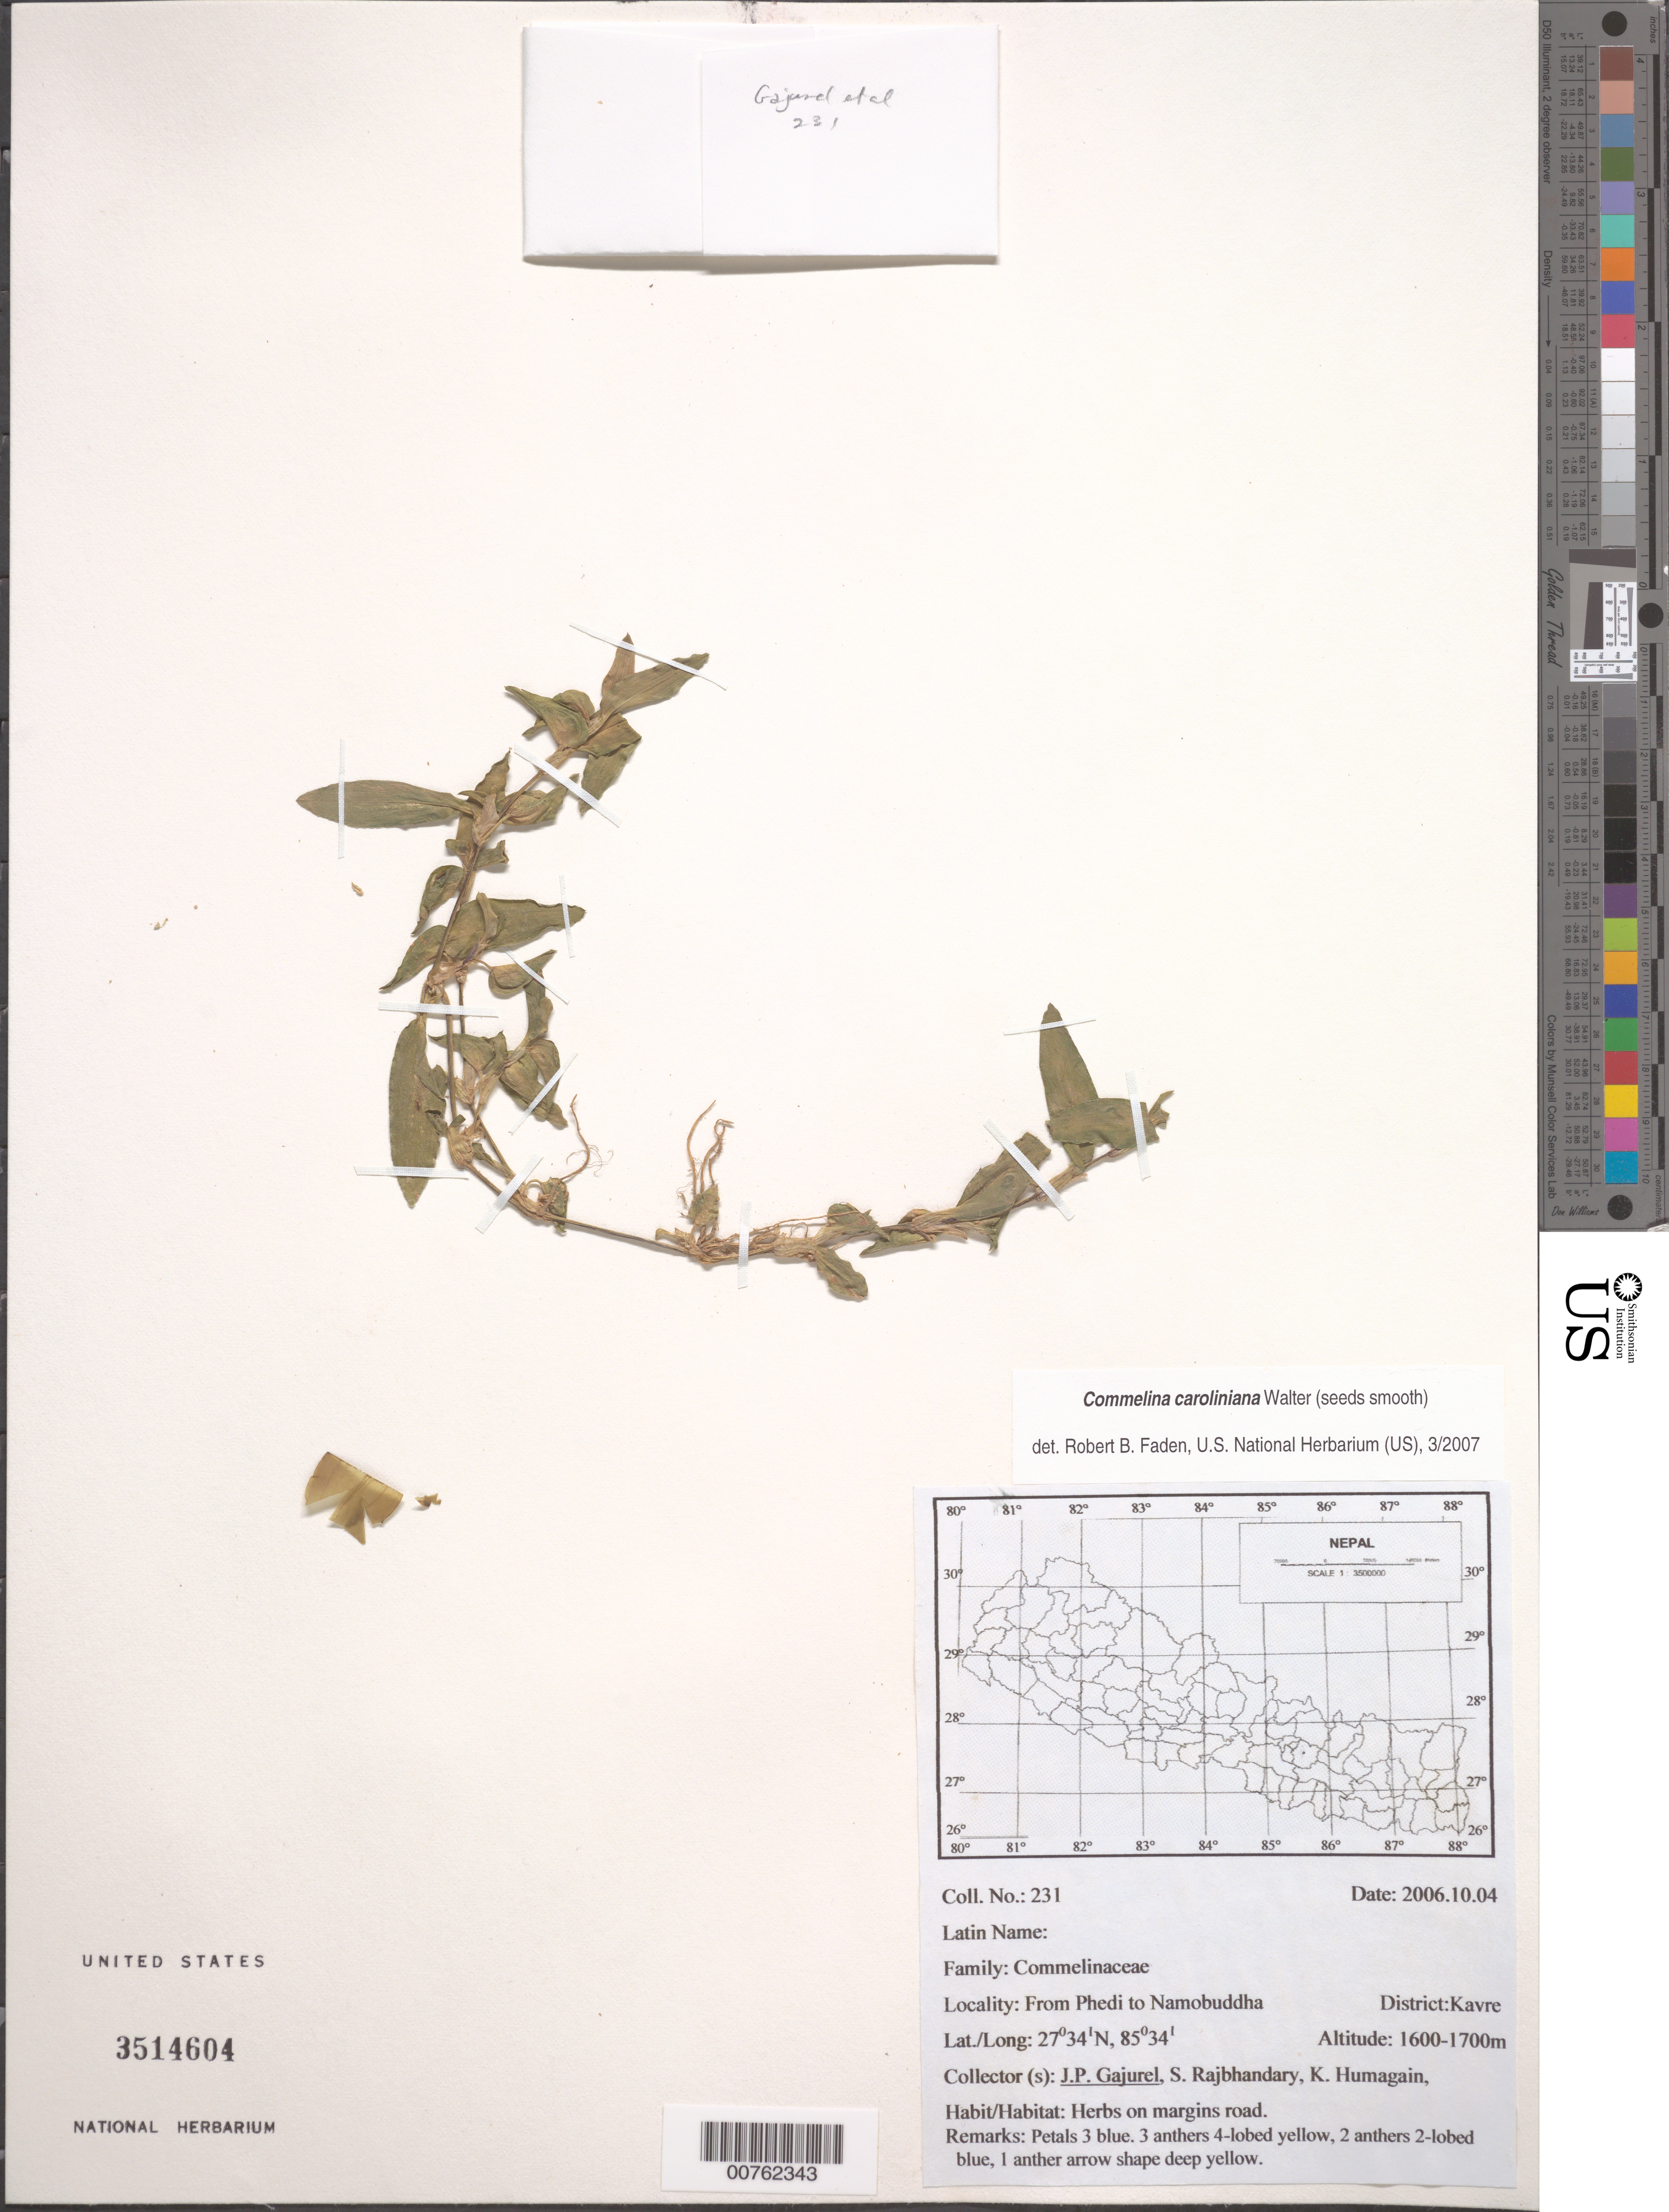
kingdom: Plantae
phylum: Tracheophyta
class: Liliopsida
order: Commelinales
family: Commelinaceae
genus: Commelina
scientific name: Commelina caroliniana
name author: Walter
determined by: Faden, Robert B., (US), Smithsonian Institution - National Museum of Natural History (UNITED STATES)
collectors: J. Gajurel et al.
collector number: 231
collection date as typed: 04 Oct 2006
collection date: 2006-10-04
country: Nepal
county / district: Kavre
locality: From Phedi to Namobuddha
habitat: Herbs on margins road.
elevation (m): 1600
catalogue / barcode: US 3514604